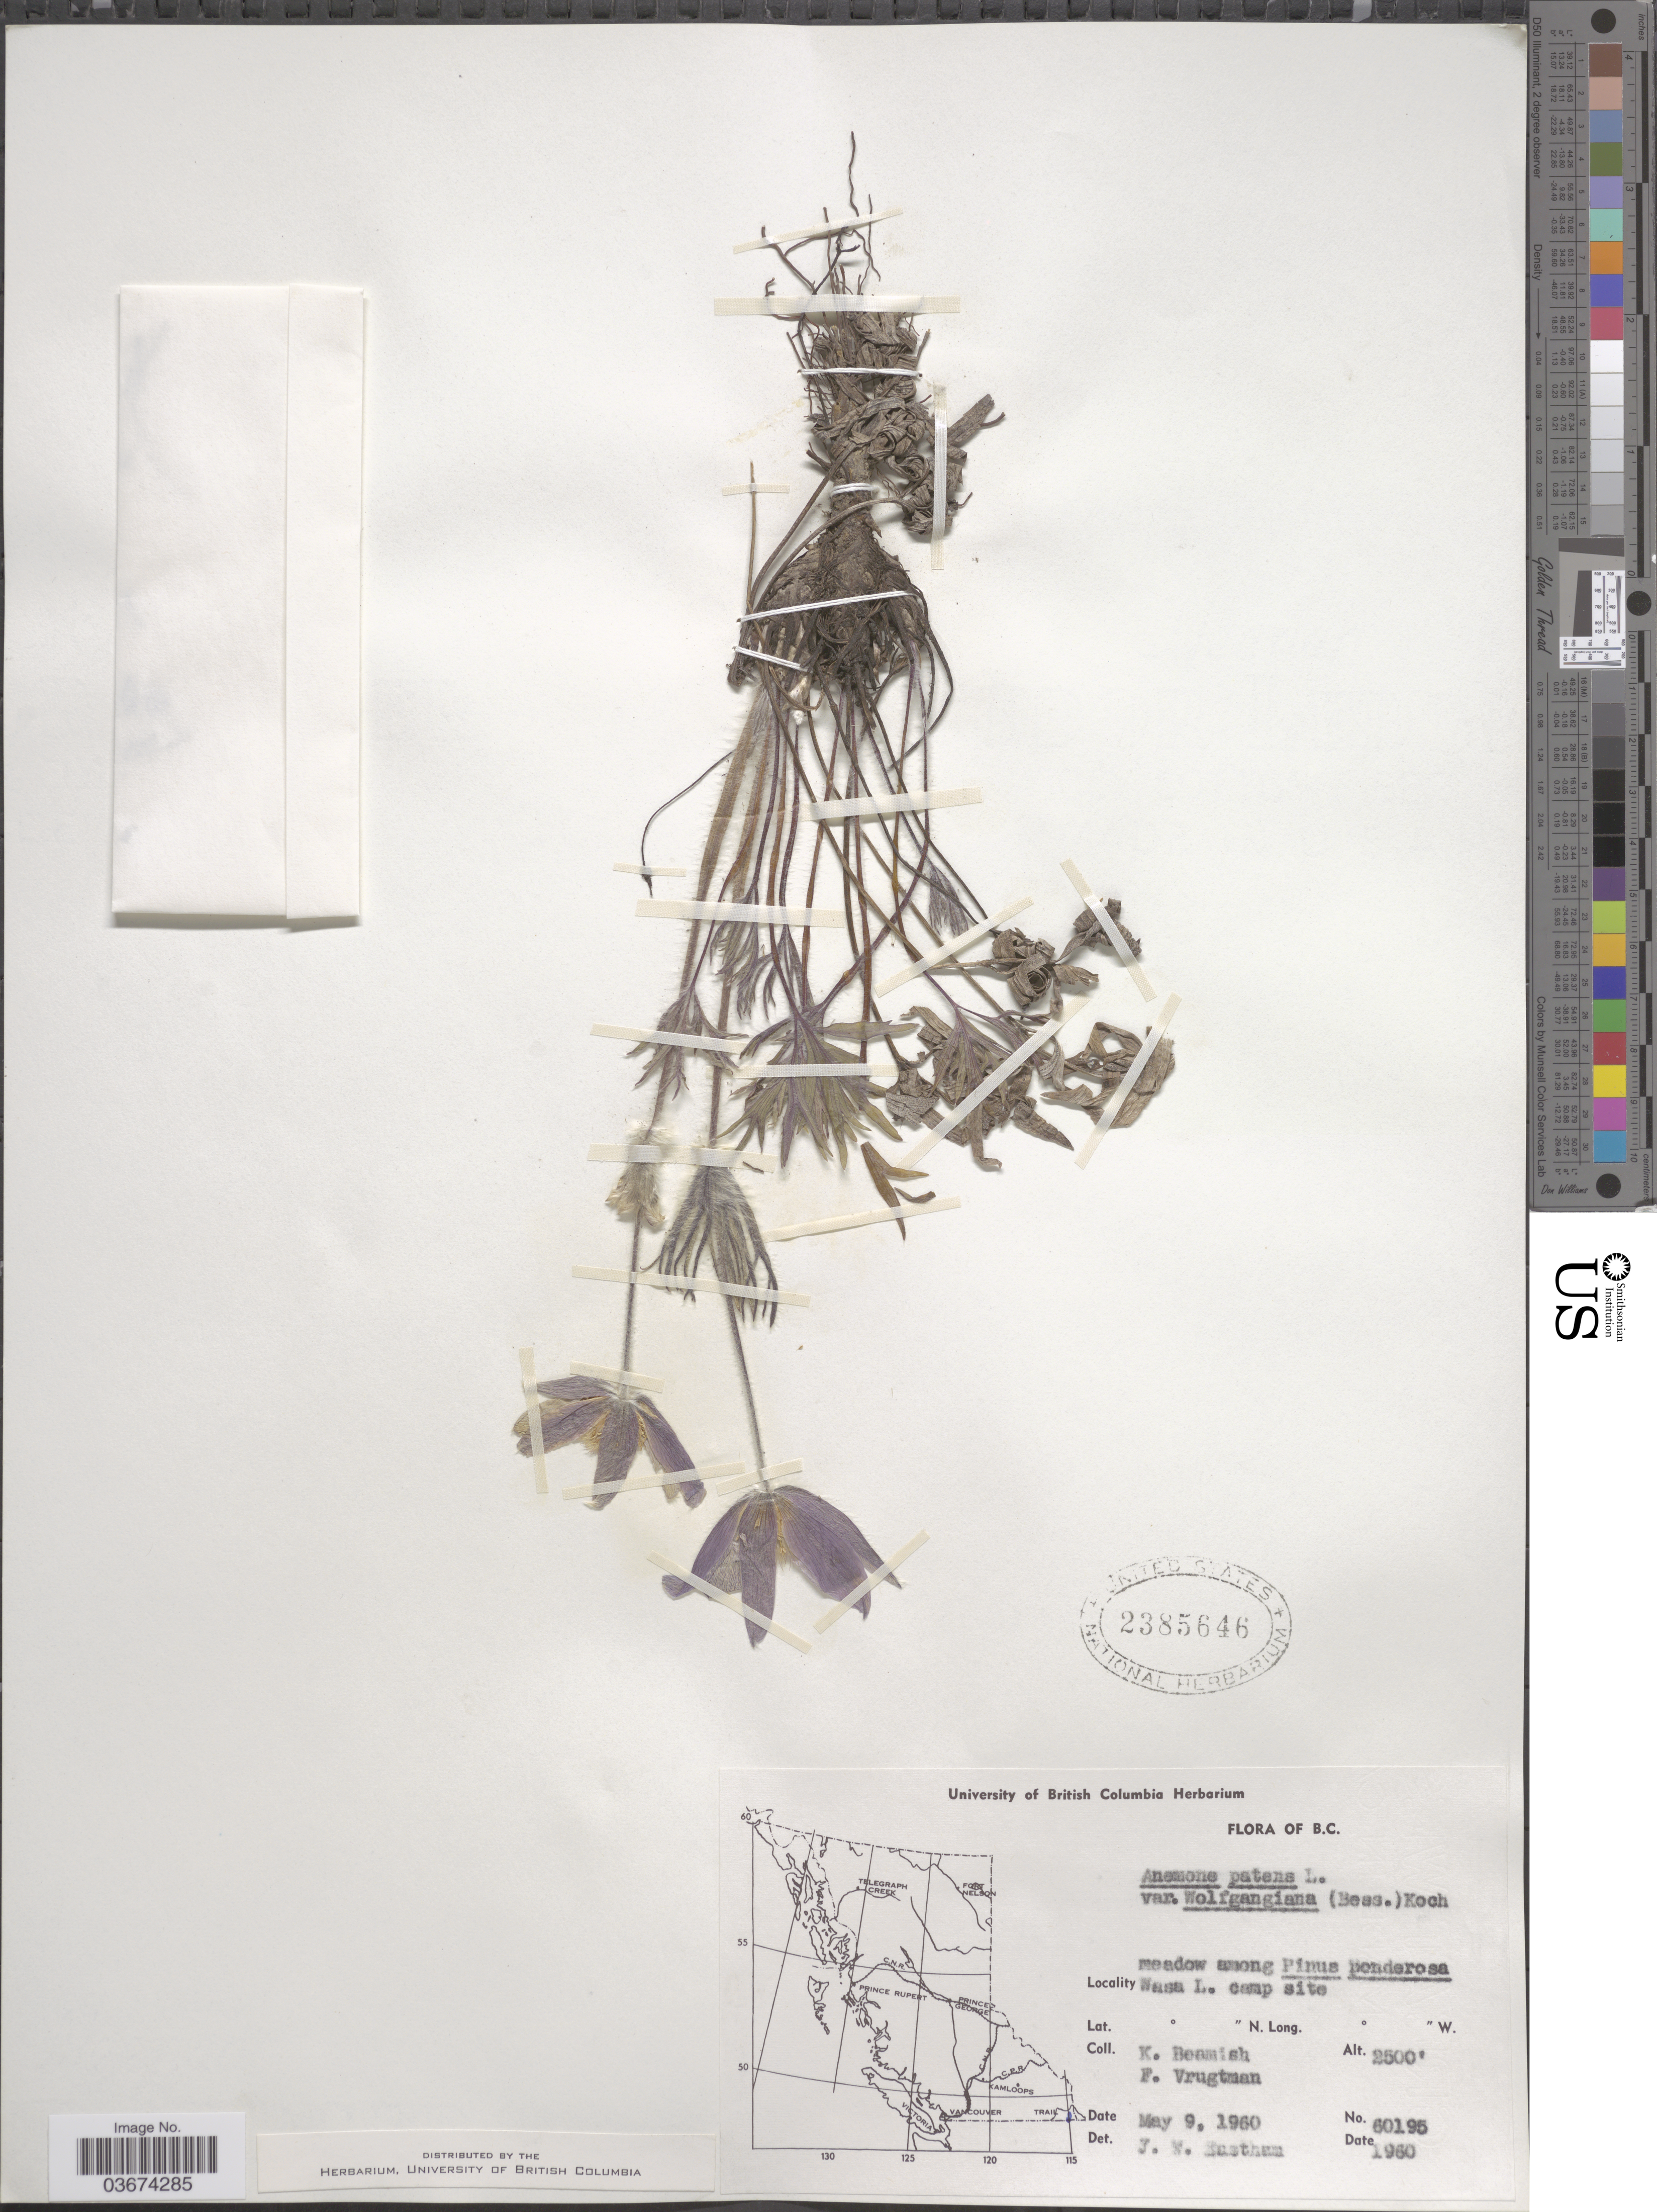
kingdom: Plantae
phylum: Tracheophyta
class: Magnoliopsida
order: Ranunculales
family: Ranunculaceae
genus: Pulsatilla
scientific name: Pulsatilla nuttalliana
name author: (DC.) Bercht. & J. Presl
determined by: Strong, Mark T., (BOT), Smithsonian Institution - National Museum of Natural History (UNITED STATES)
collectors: K. Beamish & F. Vrugtman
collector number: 60195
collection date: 1960-05-09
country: Canada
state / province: British Columbia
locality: Wasa L. camp site.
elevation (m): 762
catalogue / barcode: US 2385646